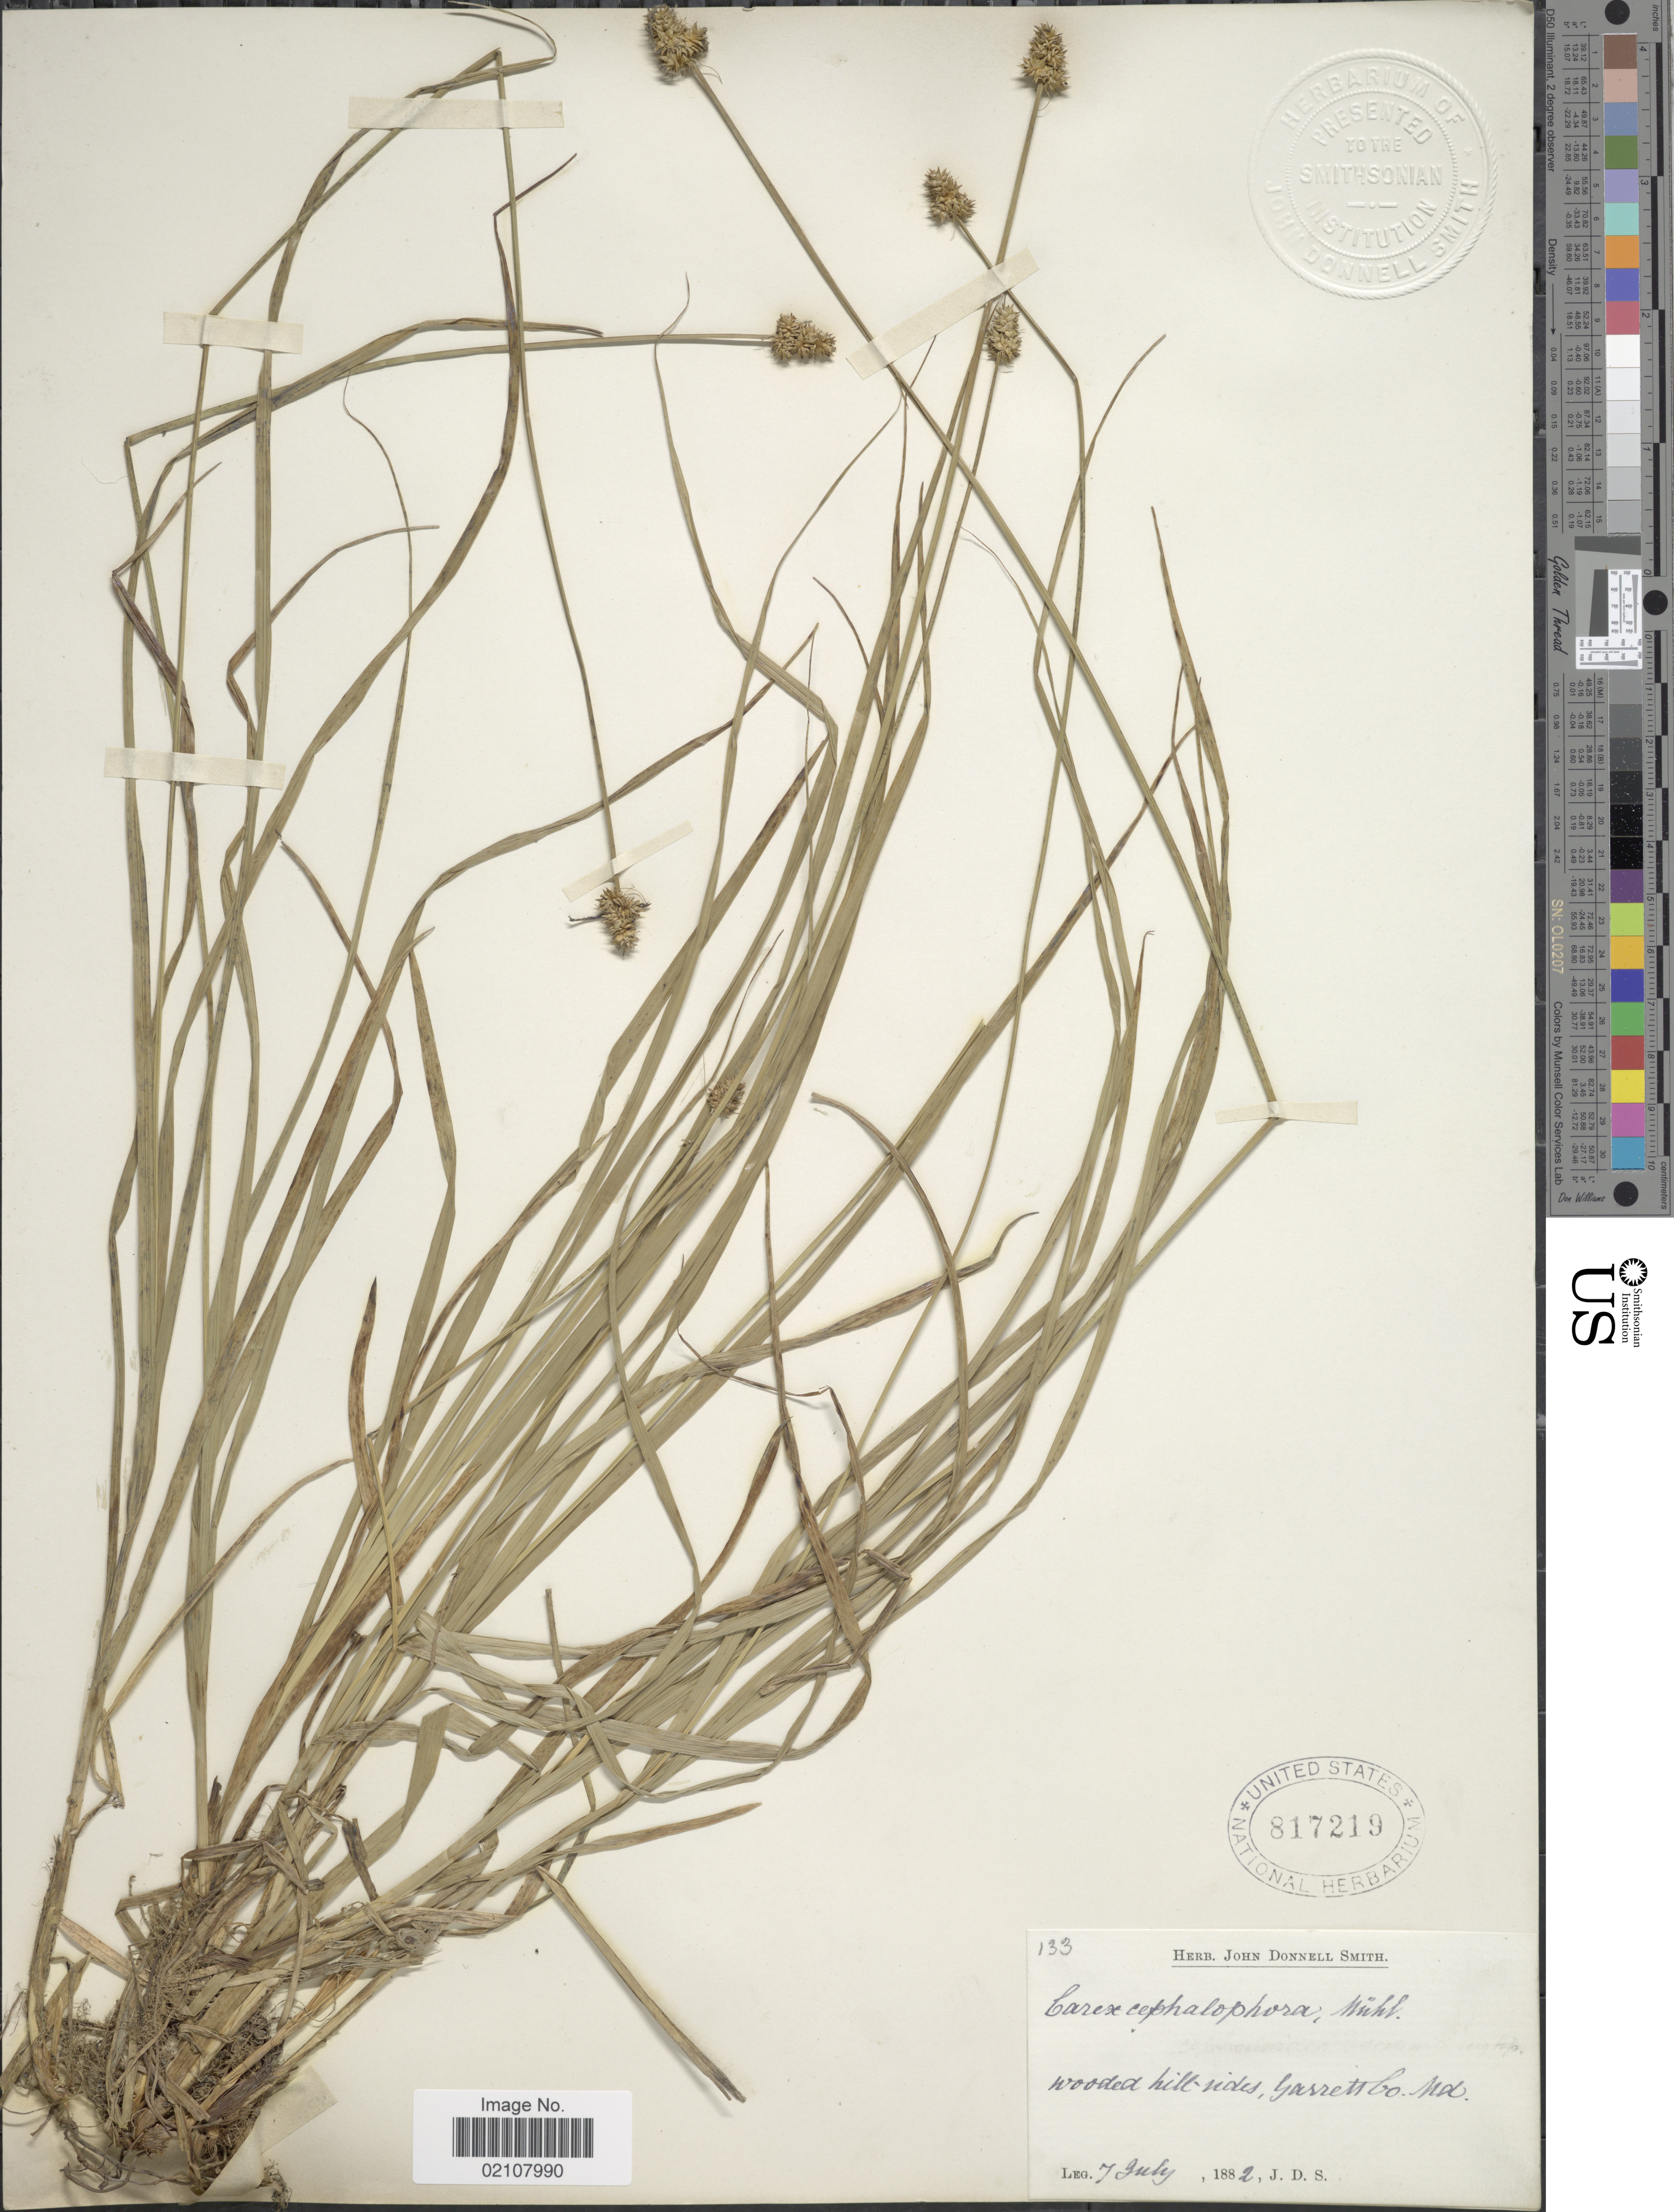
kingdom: Plantae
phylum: Tracheophyta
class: Liliopsida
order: Poales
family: Cyperaceae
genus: Carex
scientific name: Carex cephalophora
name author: Muhl. ex Willd.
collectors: J. Donnell Smith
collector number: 133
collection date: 1882-07-07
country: United States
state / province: Maryland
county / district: Garrett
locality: Wooded hill-sides, Garrett Co.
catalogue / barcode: US 817219